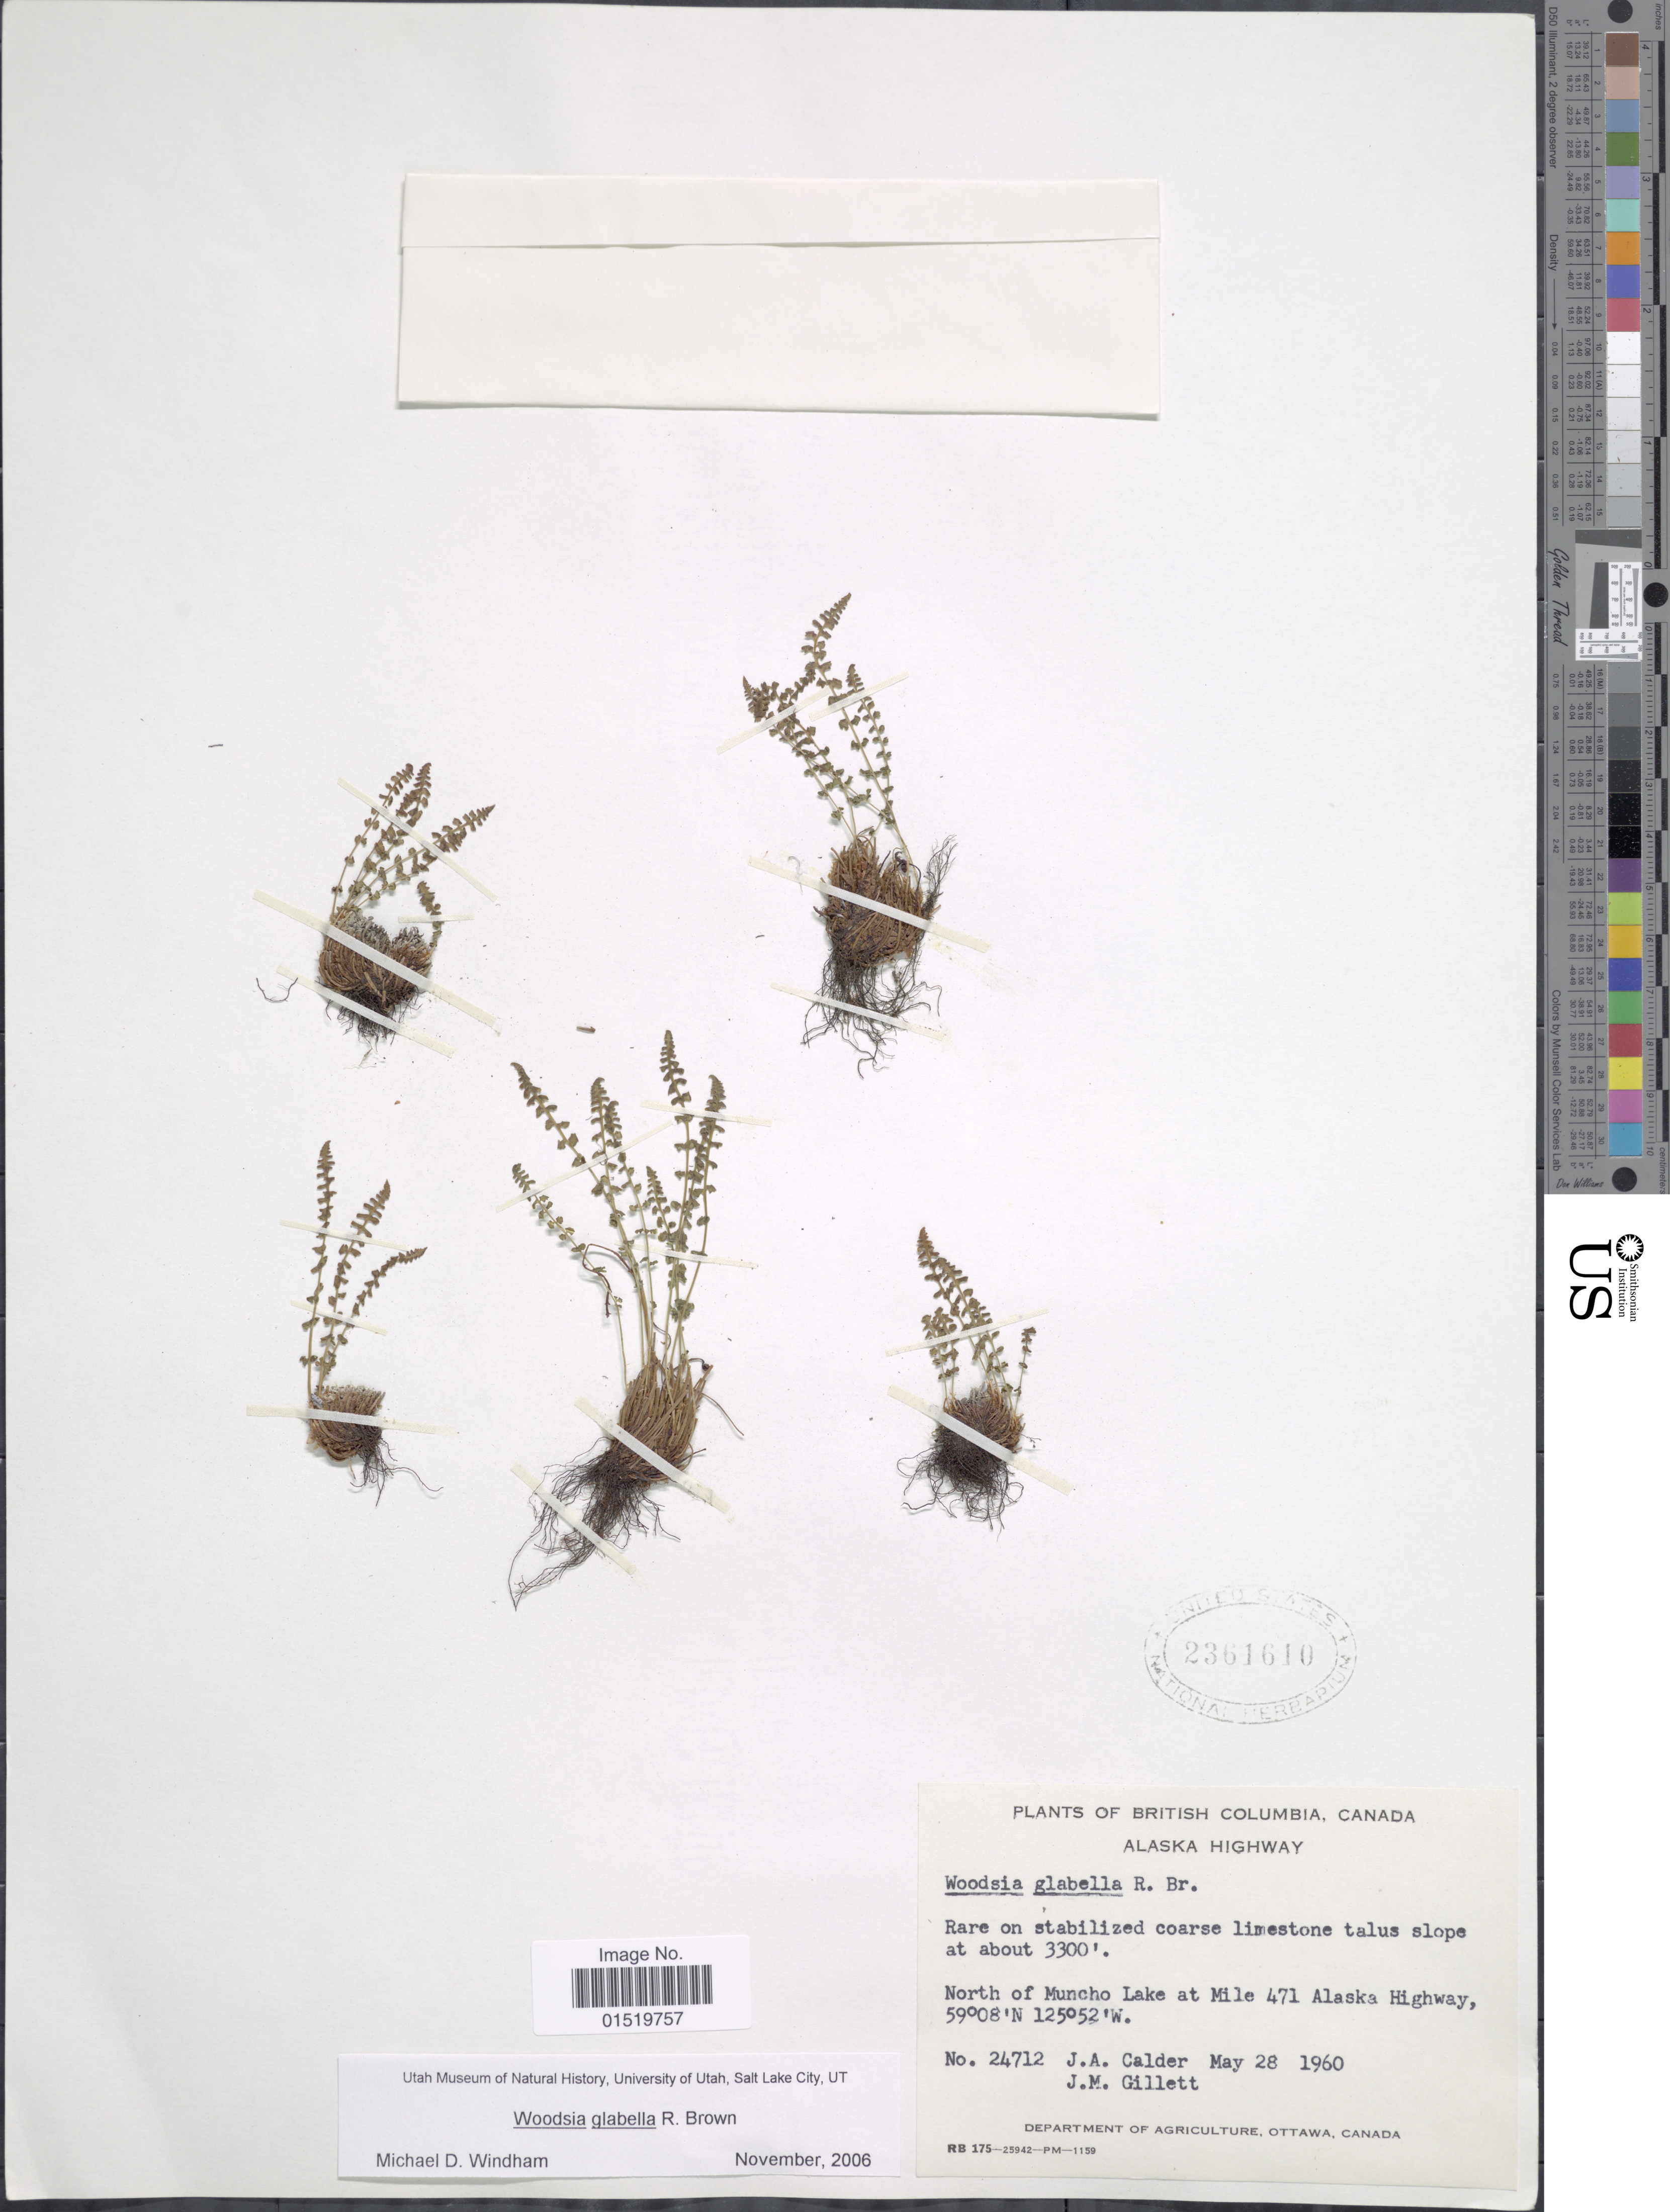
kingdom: Plantae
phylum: Tracheophyta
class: Polypodiopsida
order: Polypodiales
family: Woodsiaceae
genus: Woodsia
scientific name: Woodsia glabella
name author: R. Br.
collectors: J. A. Calder & J. M. Gillett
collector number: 24712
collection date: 1960-05-28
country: Canada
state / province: British Columbia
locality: Alaska Highway, North of Muncho Lake at Mile 471 Alaska highway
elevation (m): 1006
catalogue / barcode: US 2361610